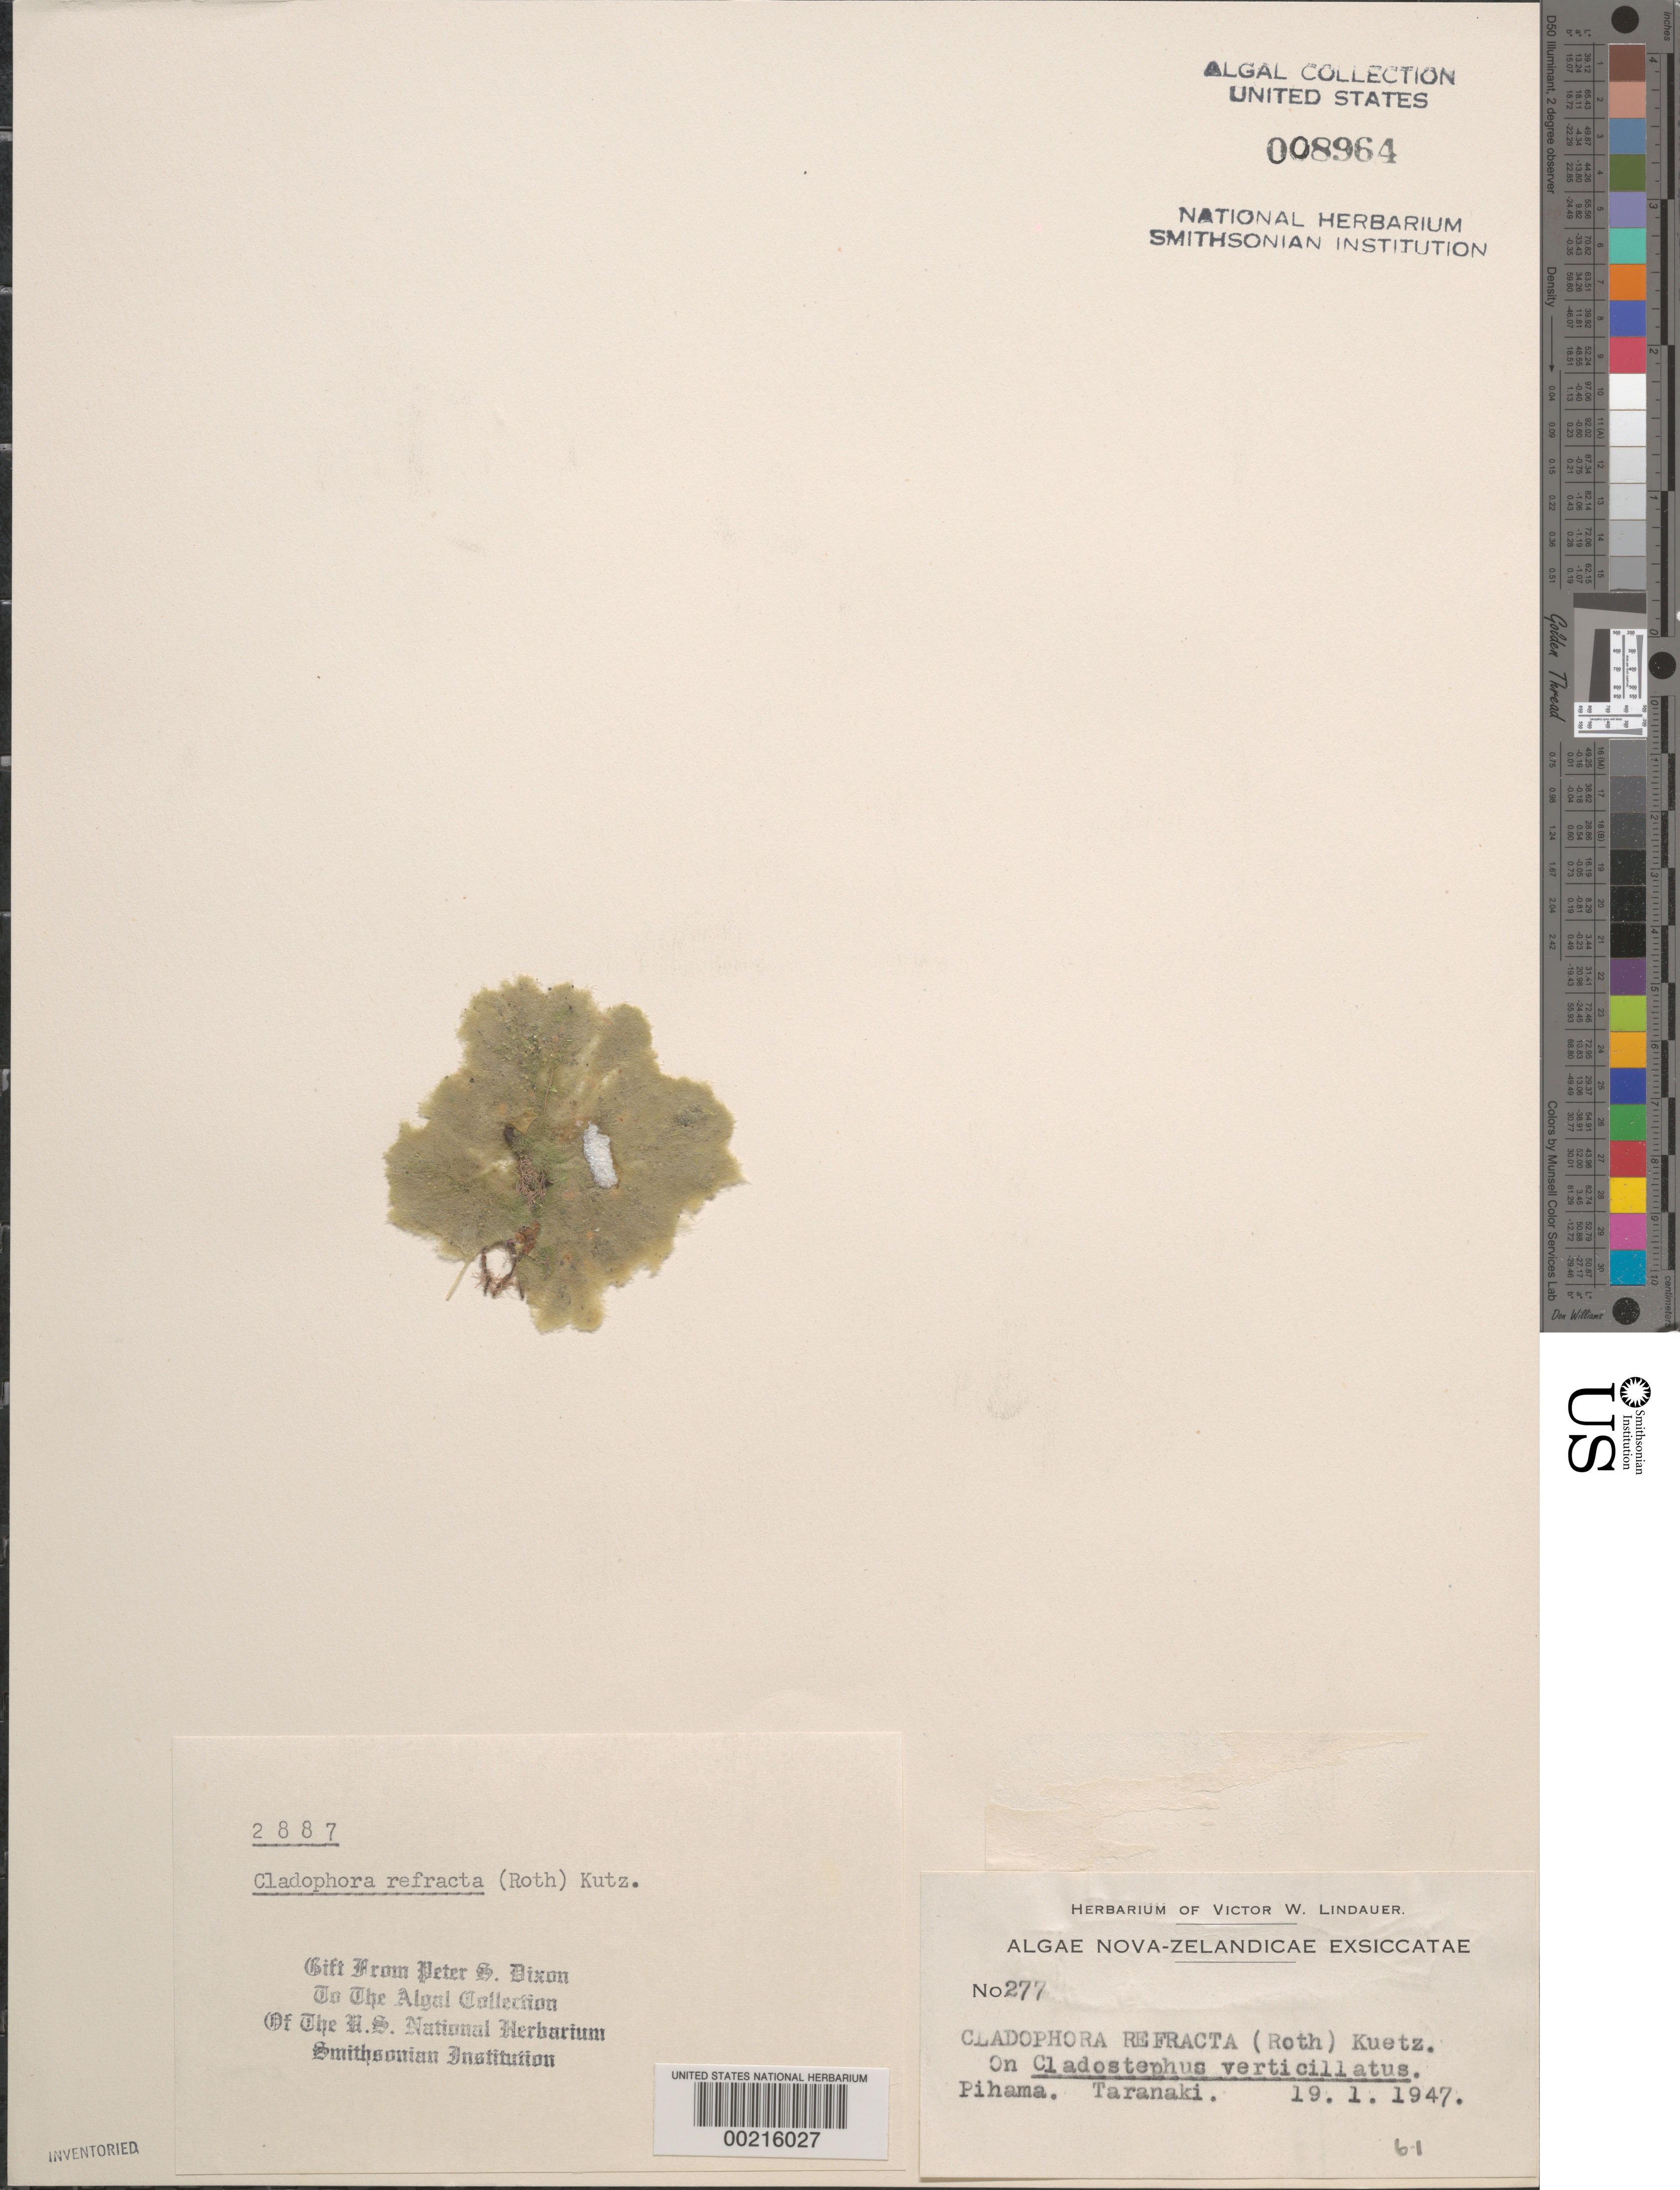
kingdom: Plantae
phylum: Chlorophyta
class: Ulvophyceae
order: Cladophorales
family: Cladophoraceae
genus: Cladophora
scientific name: Cladophora refracta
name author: (Roth) Kütz.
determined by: Dixon, P. S.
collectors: V. Lindauer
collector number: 277 & PSD 2887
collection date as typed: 19 Jan 1947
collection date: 1947-01-19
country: New Zealand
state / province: Taranaki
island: North Island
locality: Pihama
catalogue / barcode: US 8964